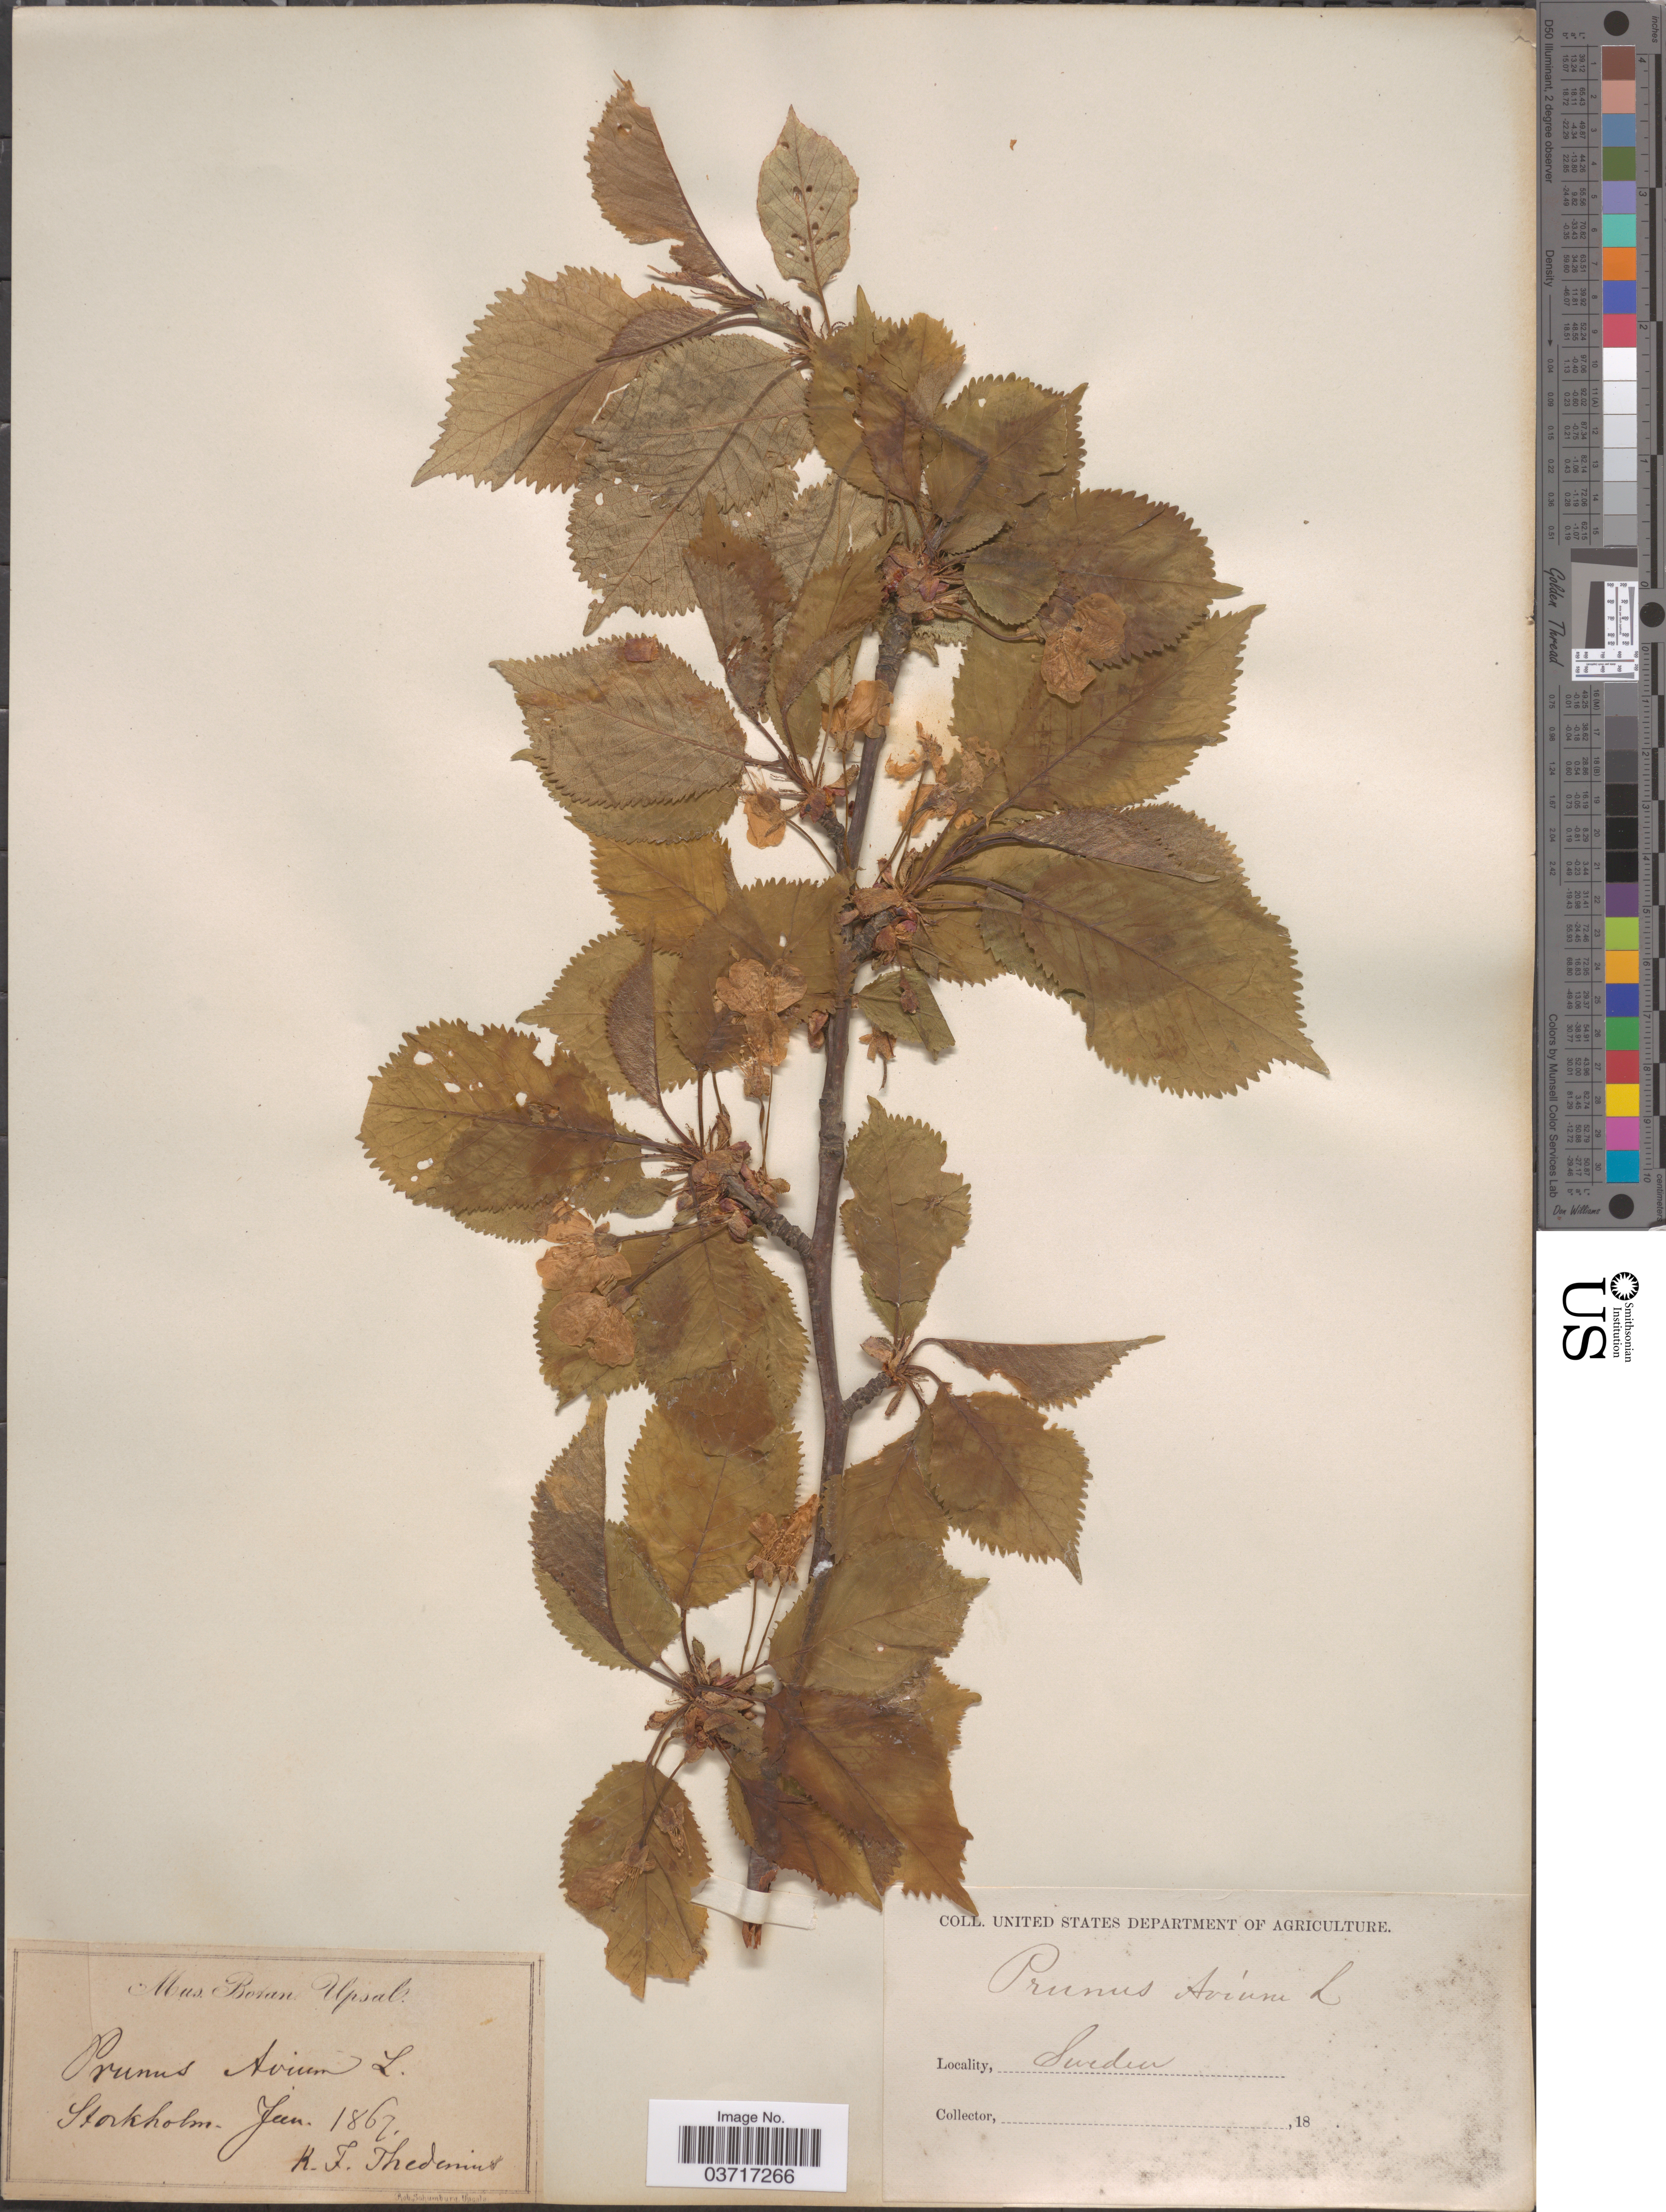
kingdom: Plantae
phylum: Tracheophyta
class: Magnoliopsida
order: Rosales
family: Rosaceae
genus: Prunus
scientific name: Prunus avium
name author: L.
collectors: K. Thedenius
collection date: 1867-07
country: Sweden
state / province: Stockholm